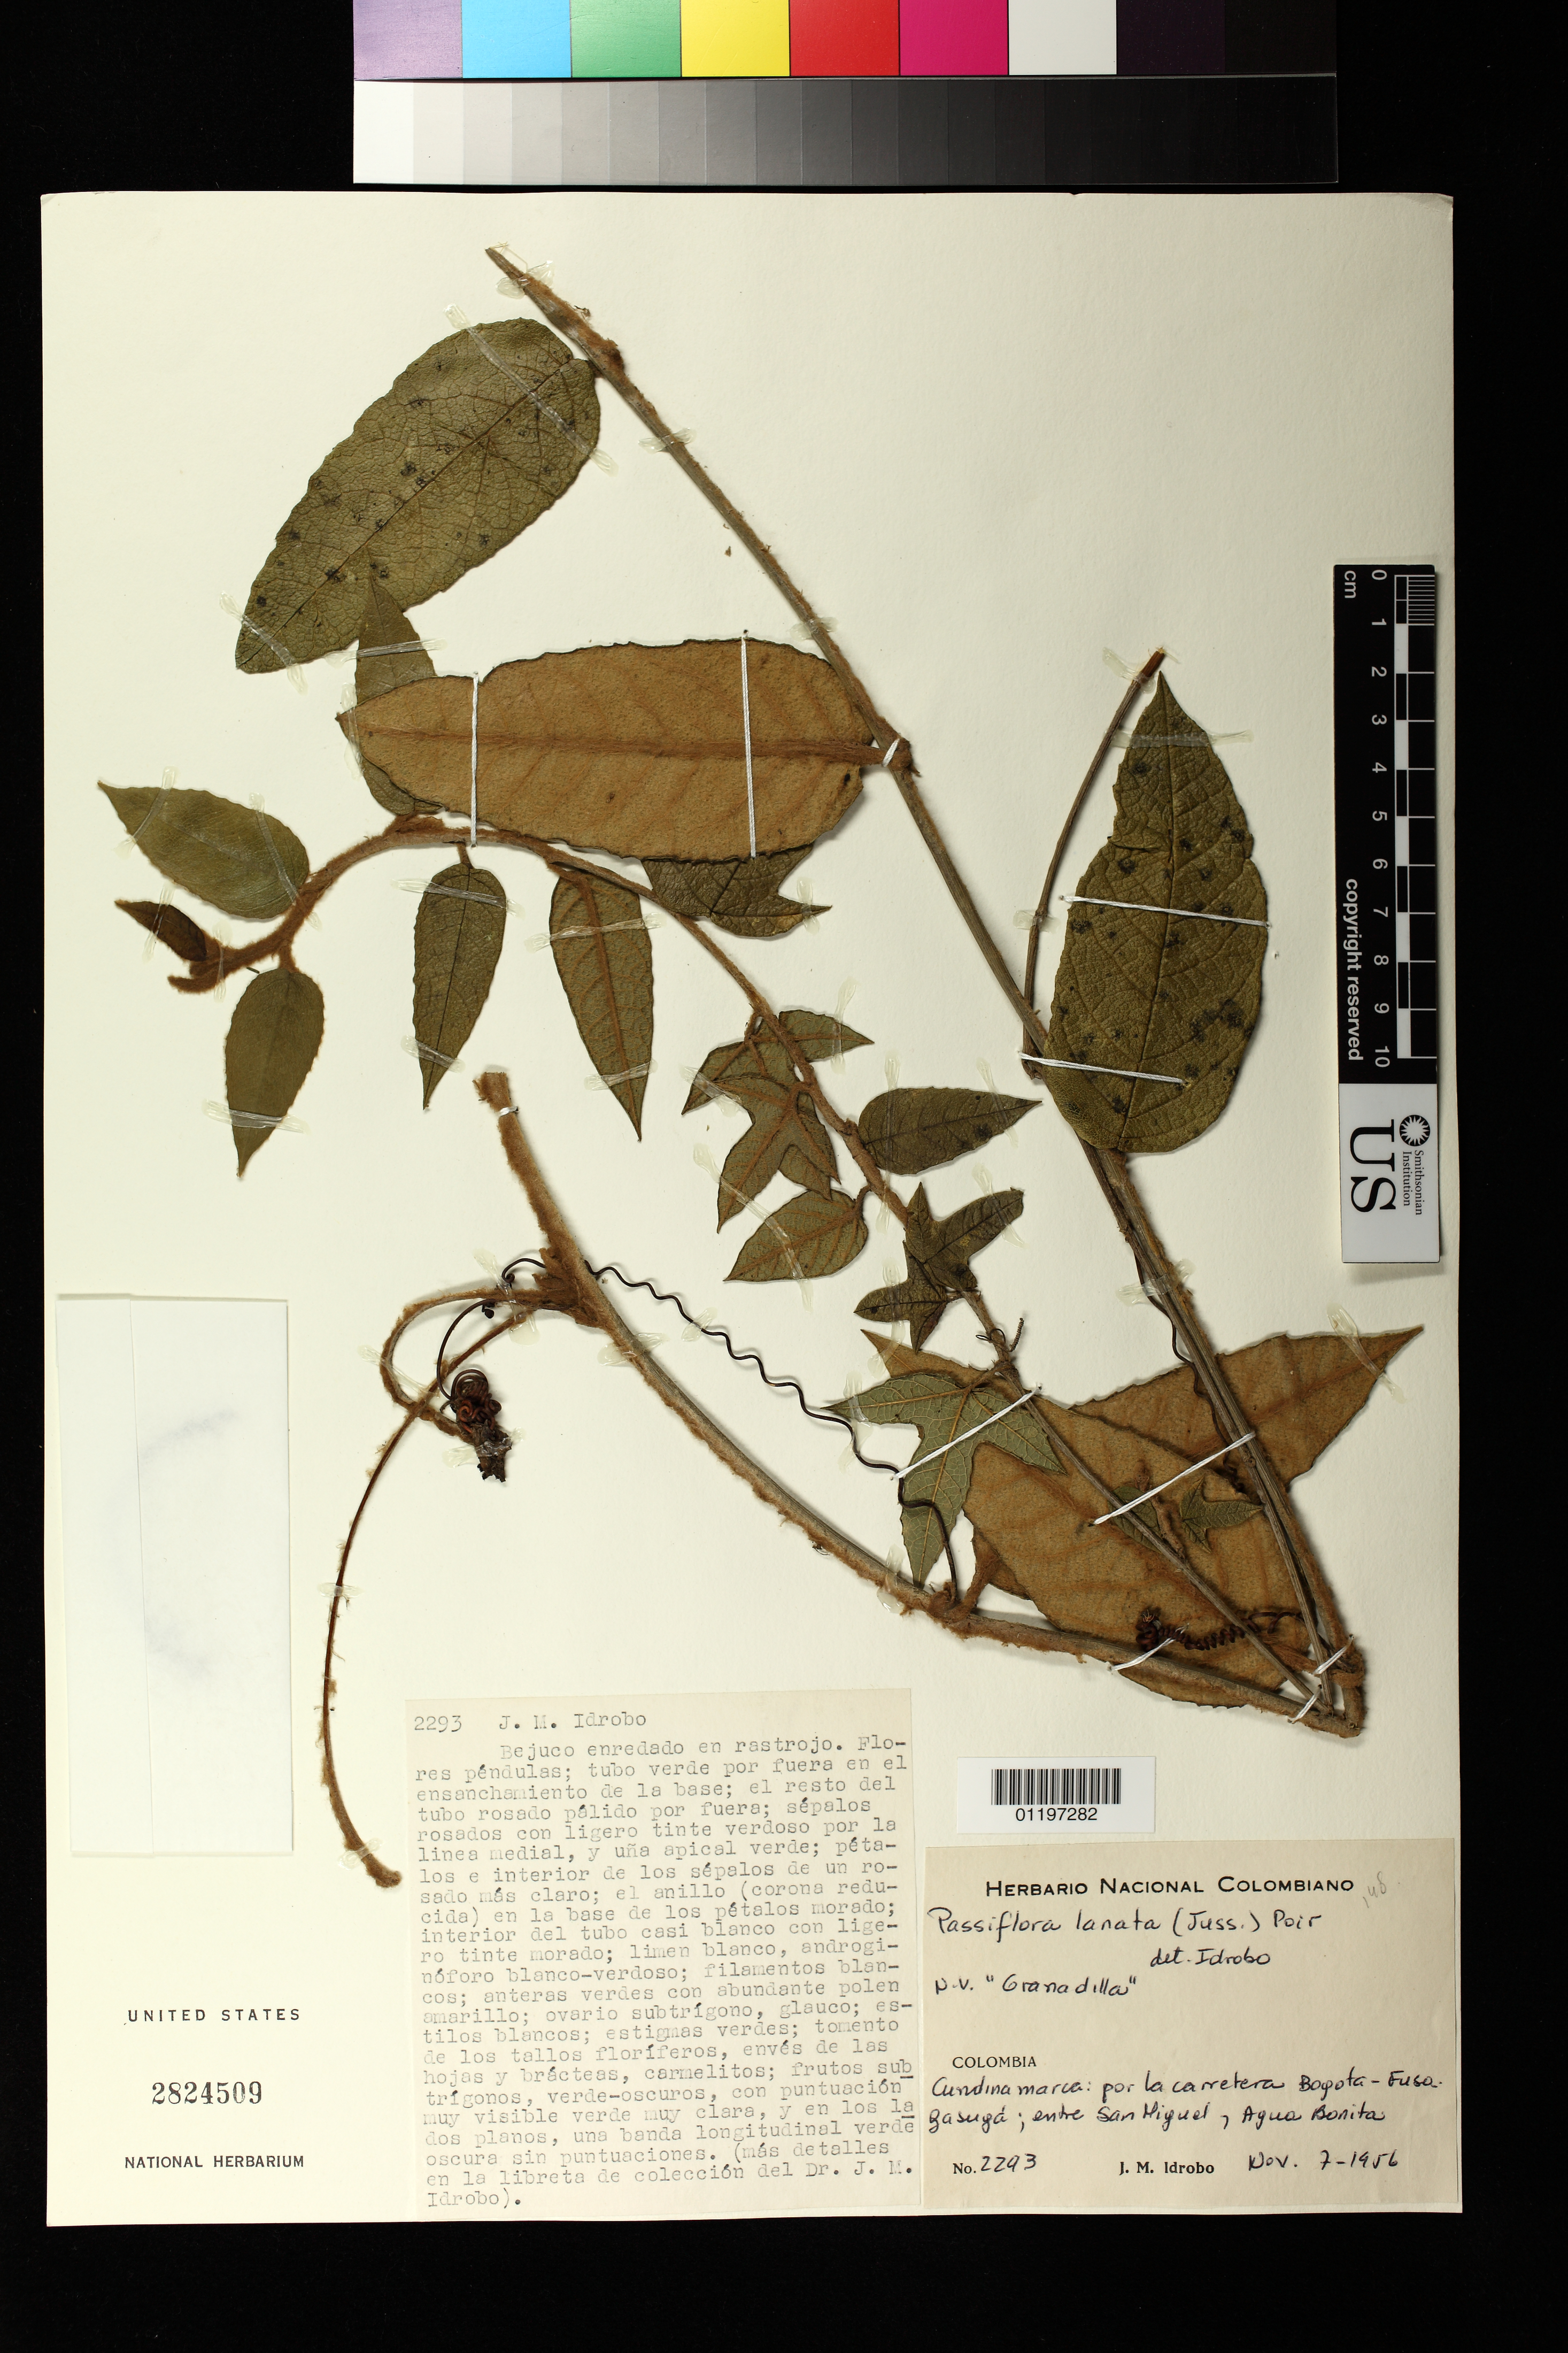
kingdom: Plantae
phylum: Tracheophyta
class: Magnoliopsida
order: Malpighiales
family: Passifloraceae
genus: Passiflora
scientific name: Passiflora lanata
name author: (Juss.) Poir.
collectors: J. M. Idrobo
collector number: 2293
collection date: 1956-11-07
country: Colombia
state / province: Cundinamarca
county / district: Fusagasugá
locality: por la carretera Bogota-Fusagasugá; entre San Migle, Agua Bonita.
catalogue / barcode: US 2824509